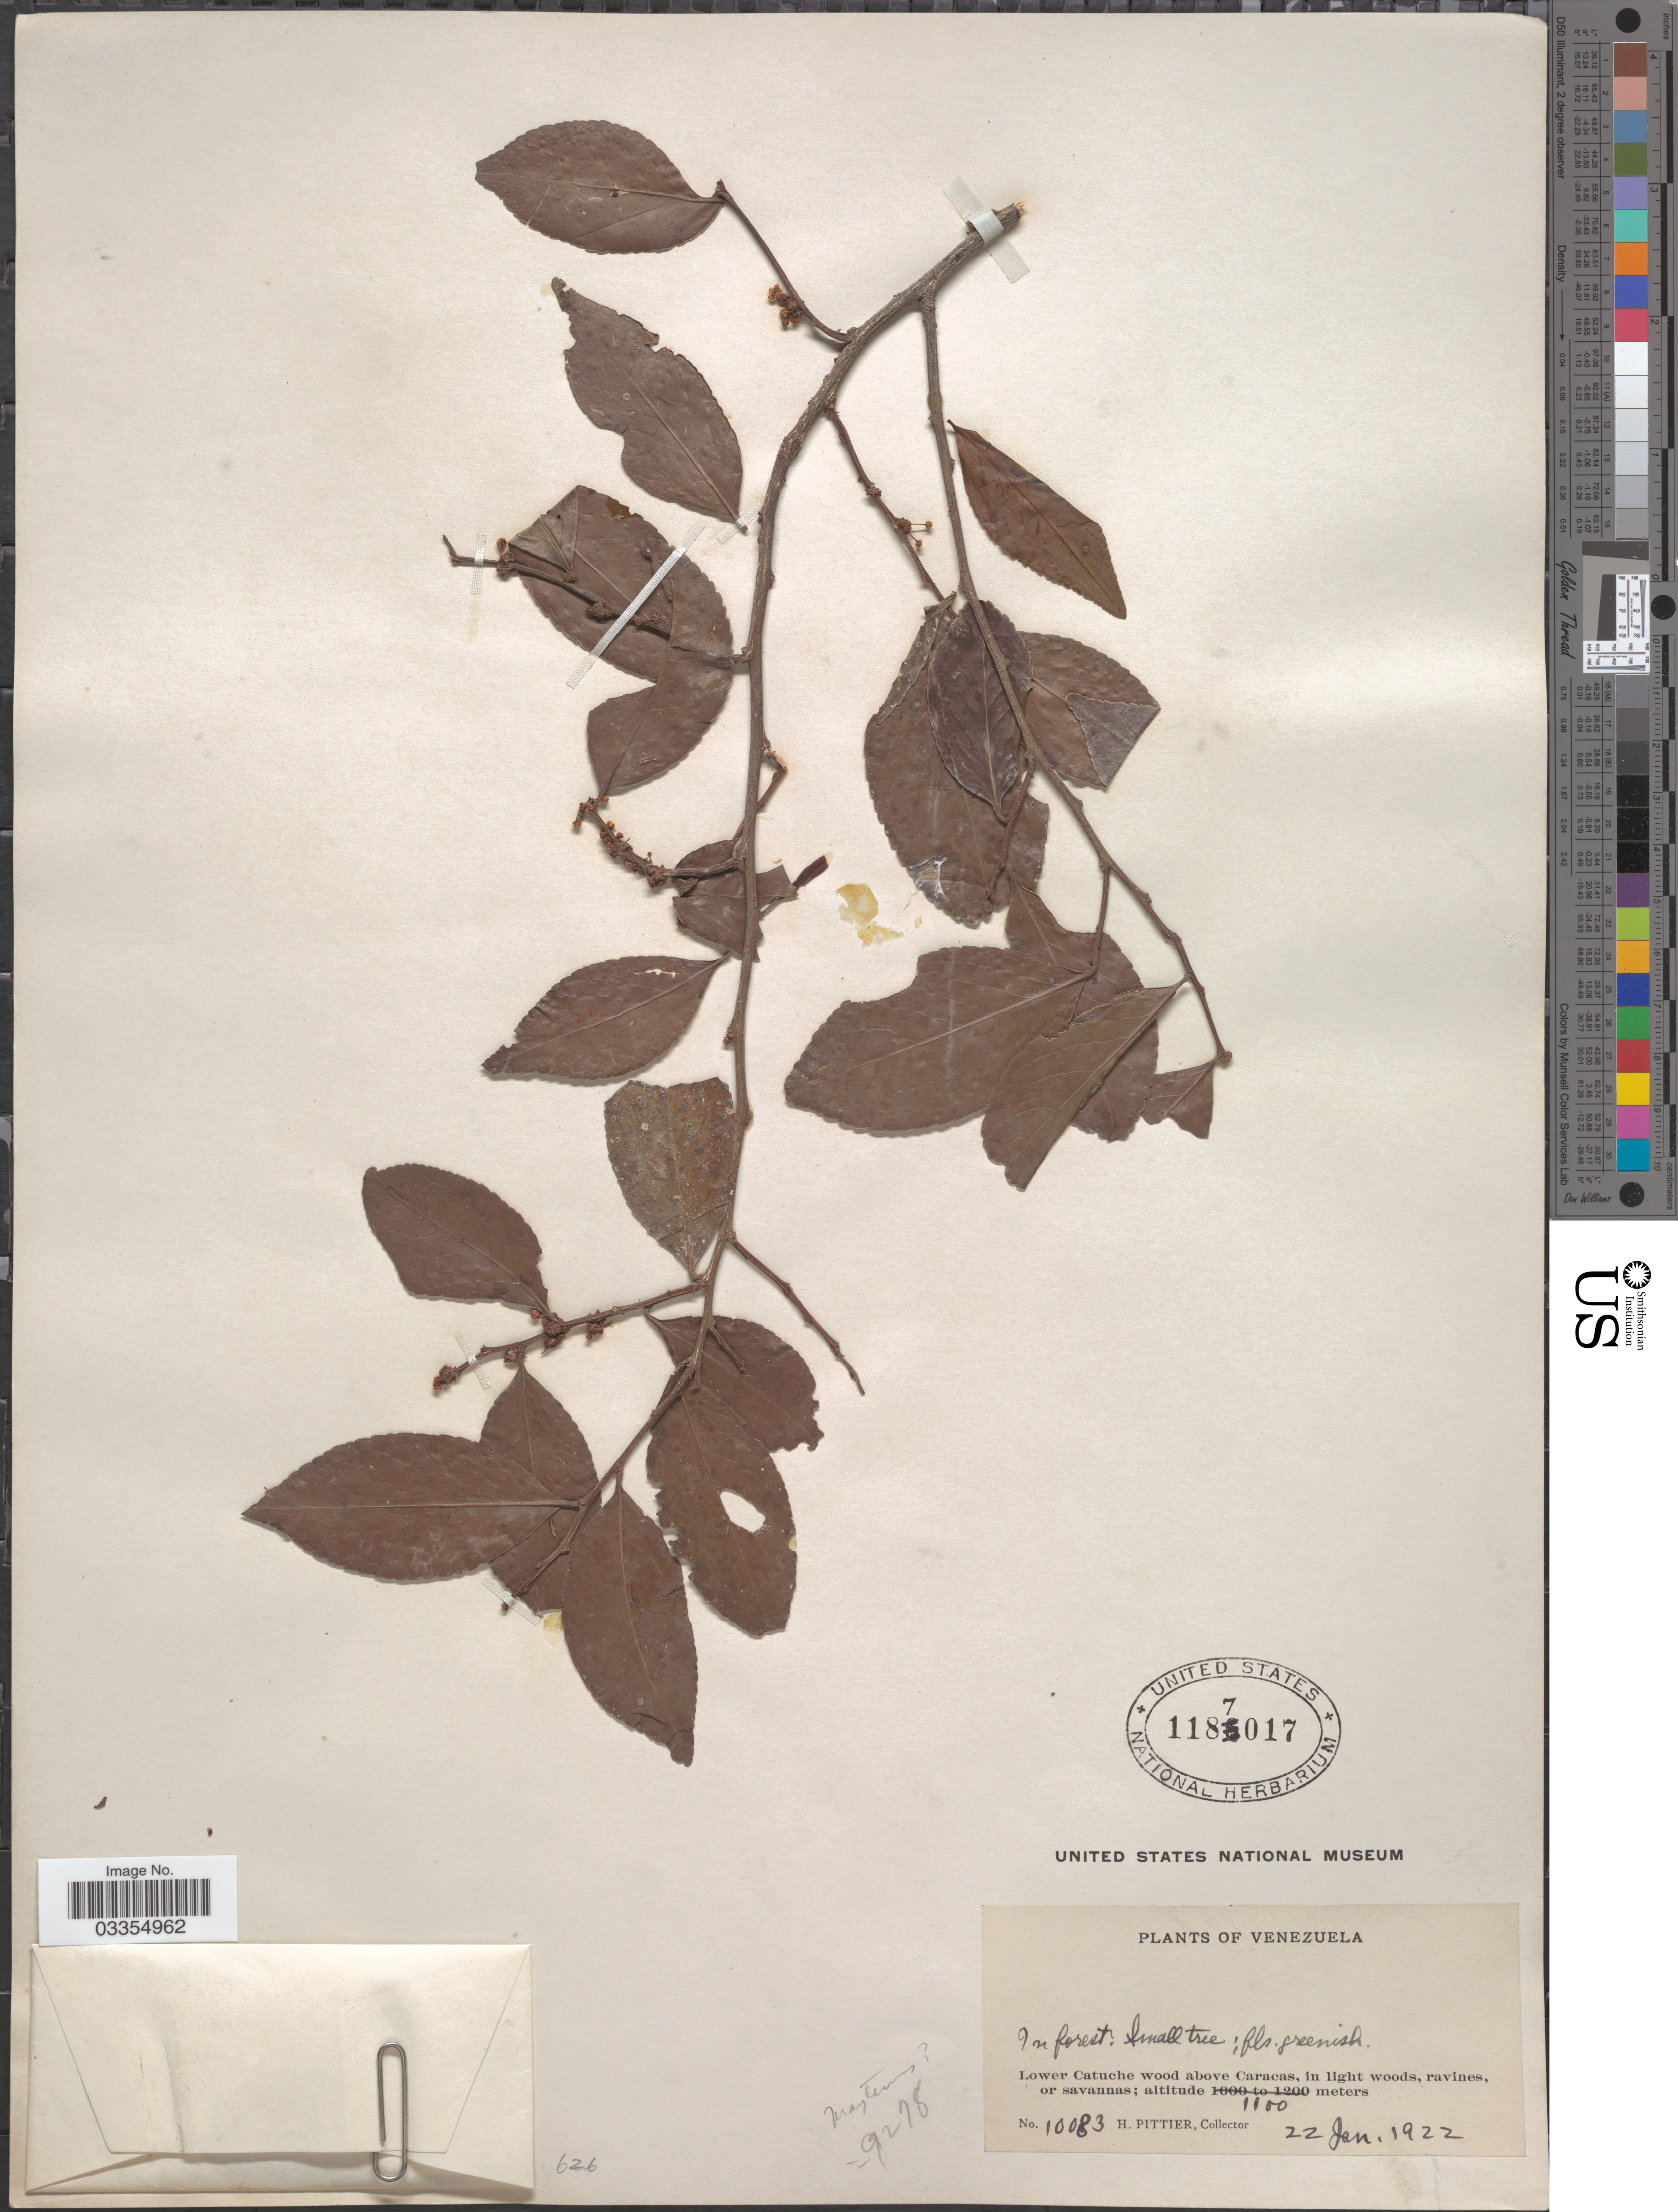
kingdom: Plantae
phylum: Tracheophyta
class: Magnoliopsida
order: Celastrales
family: Celastraceae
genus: Maytenus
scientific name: Maytenus tetragona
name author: Griseb.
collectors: H. F. Pittier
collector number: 10083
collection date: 1922-01-22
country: Venezuela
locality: Lower Catuche wood above Caracas.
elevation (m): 1100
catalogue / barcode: US 1187017